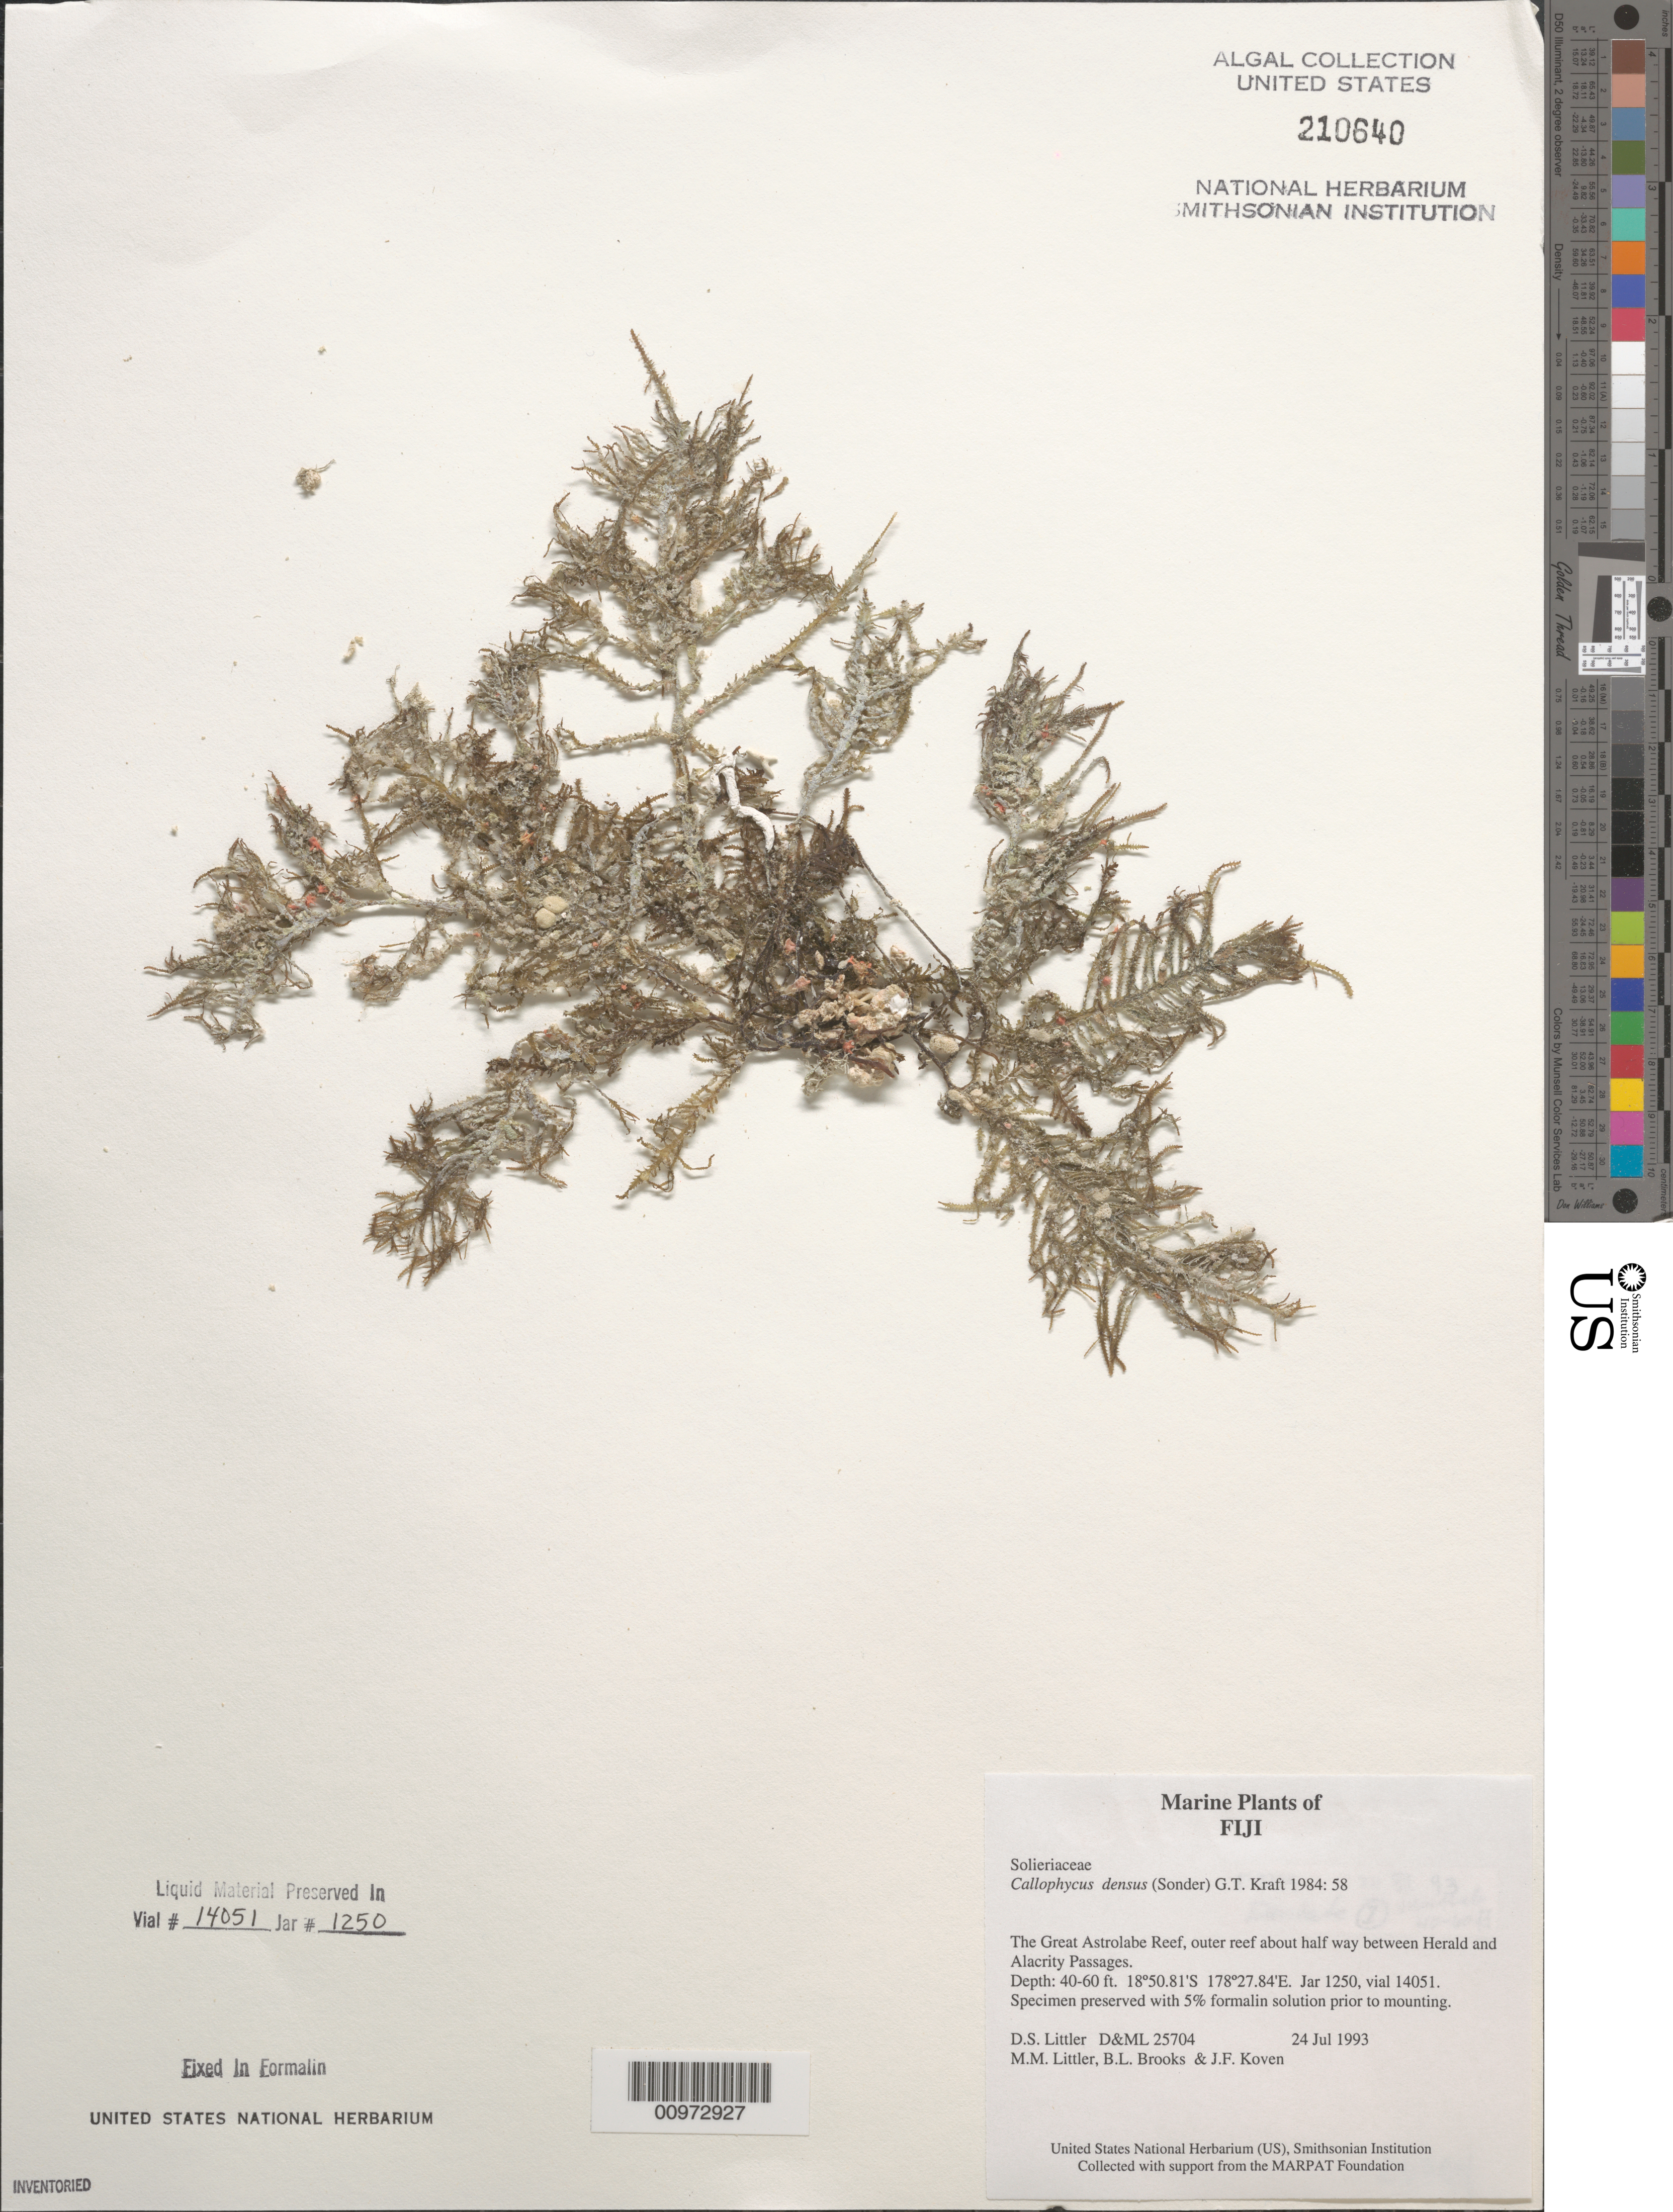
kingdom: Plantae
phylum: Rhodophyta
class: Florideophyceae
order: Gigartinales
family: Solieriaceae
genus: Callophycus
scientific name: Callophycus densus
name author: (Sond.) G.T.Kraft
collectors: D. S. Littler, M. M. Littler, B. Brooks & J. Koven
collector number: D&ML 25704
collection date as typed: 24 Jul 1993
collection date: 1993-07-24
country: Fiji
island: Great Astrolabe Reef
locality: Great Astrolabe Reef, outer reef ca. halfway between Herald Passage and Alacrity Passage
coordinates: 18 50.81'S, 178 27.84'E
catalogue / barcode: US 210640